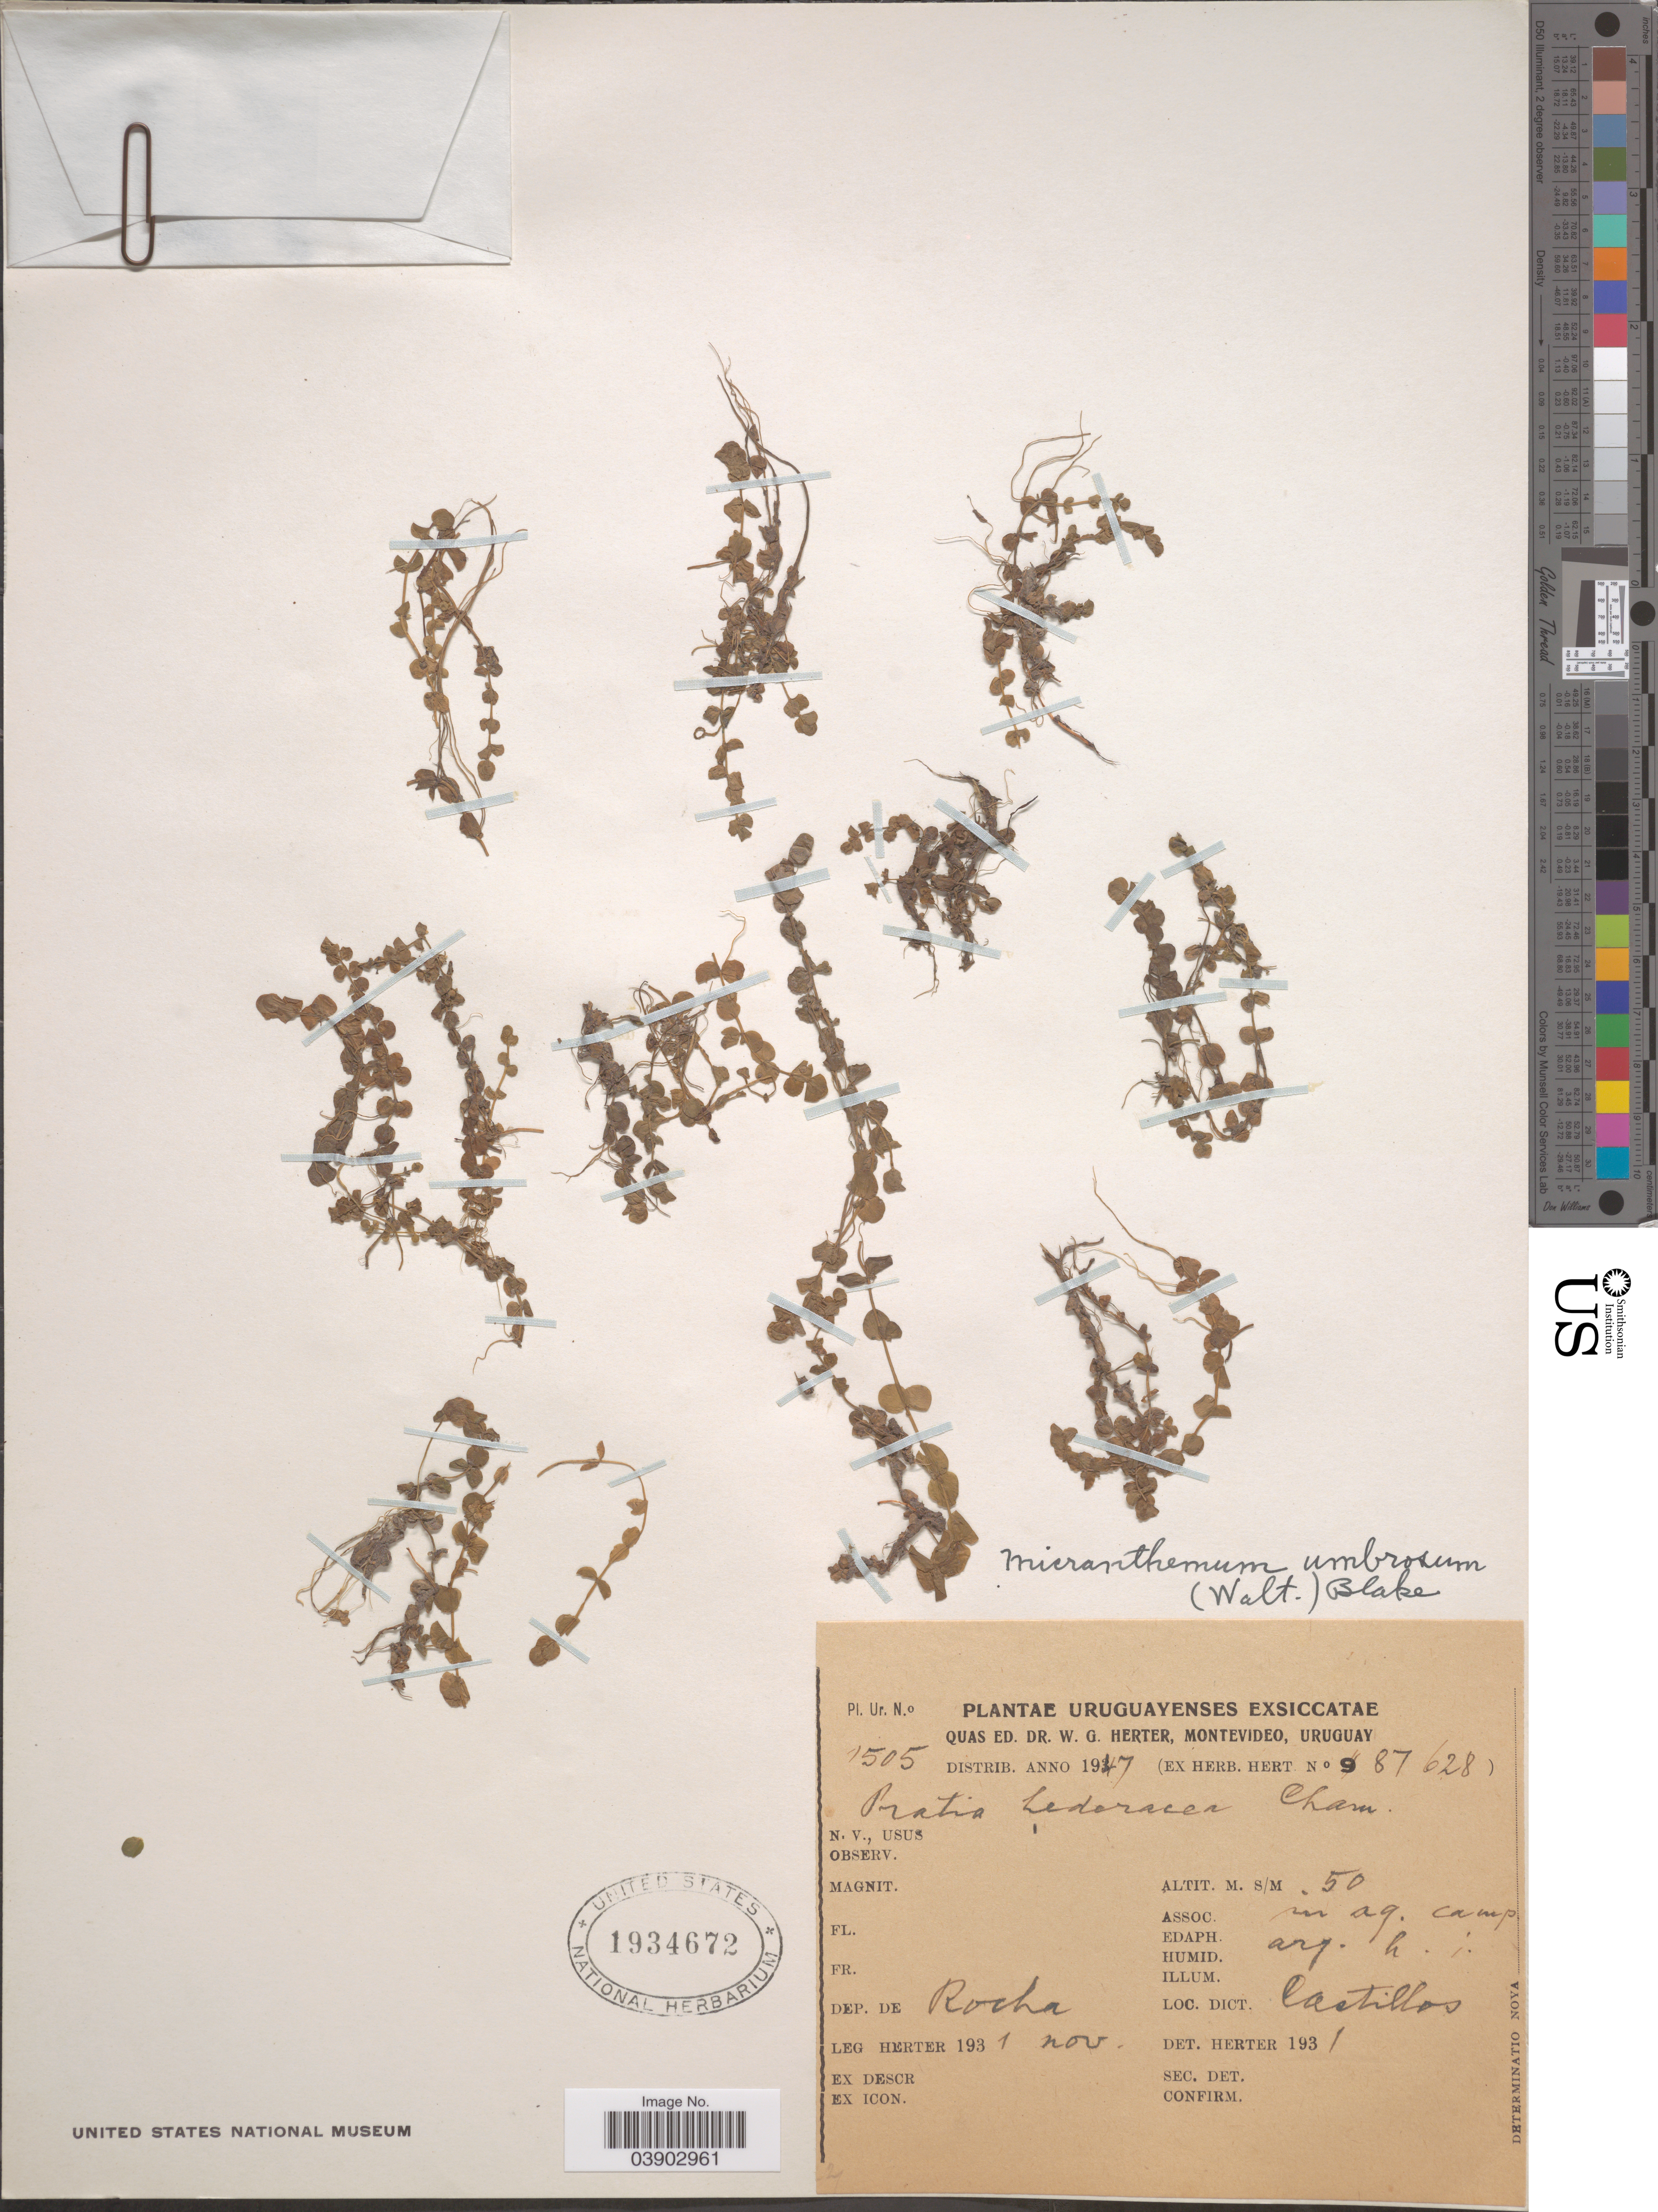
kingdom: Plantae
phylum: Tracheophyta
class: Magnoliopsida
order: Lamiales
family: Linderniaceae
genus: Micranthemum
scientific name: Micranthemum umbrosum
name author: (J.F. Gmel.) S.F. Blake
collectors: W. G. Herter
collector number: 1505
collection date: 1931-11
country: Uruguay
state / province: Rocha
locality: Dep. de Rocha. Dict. Castillos.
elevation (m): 50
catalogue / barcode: US 1934672